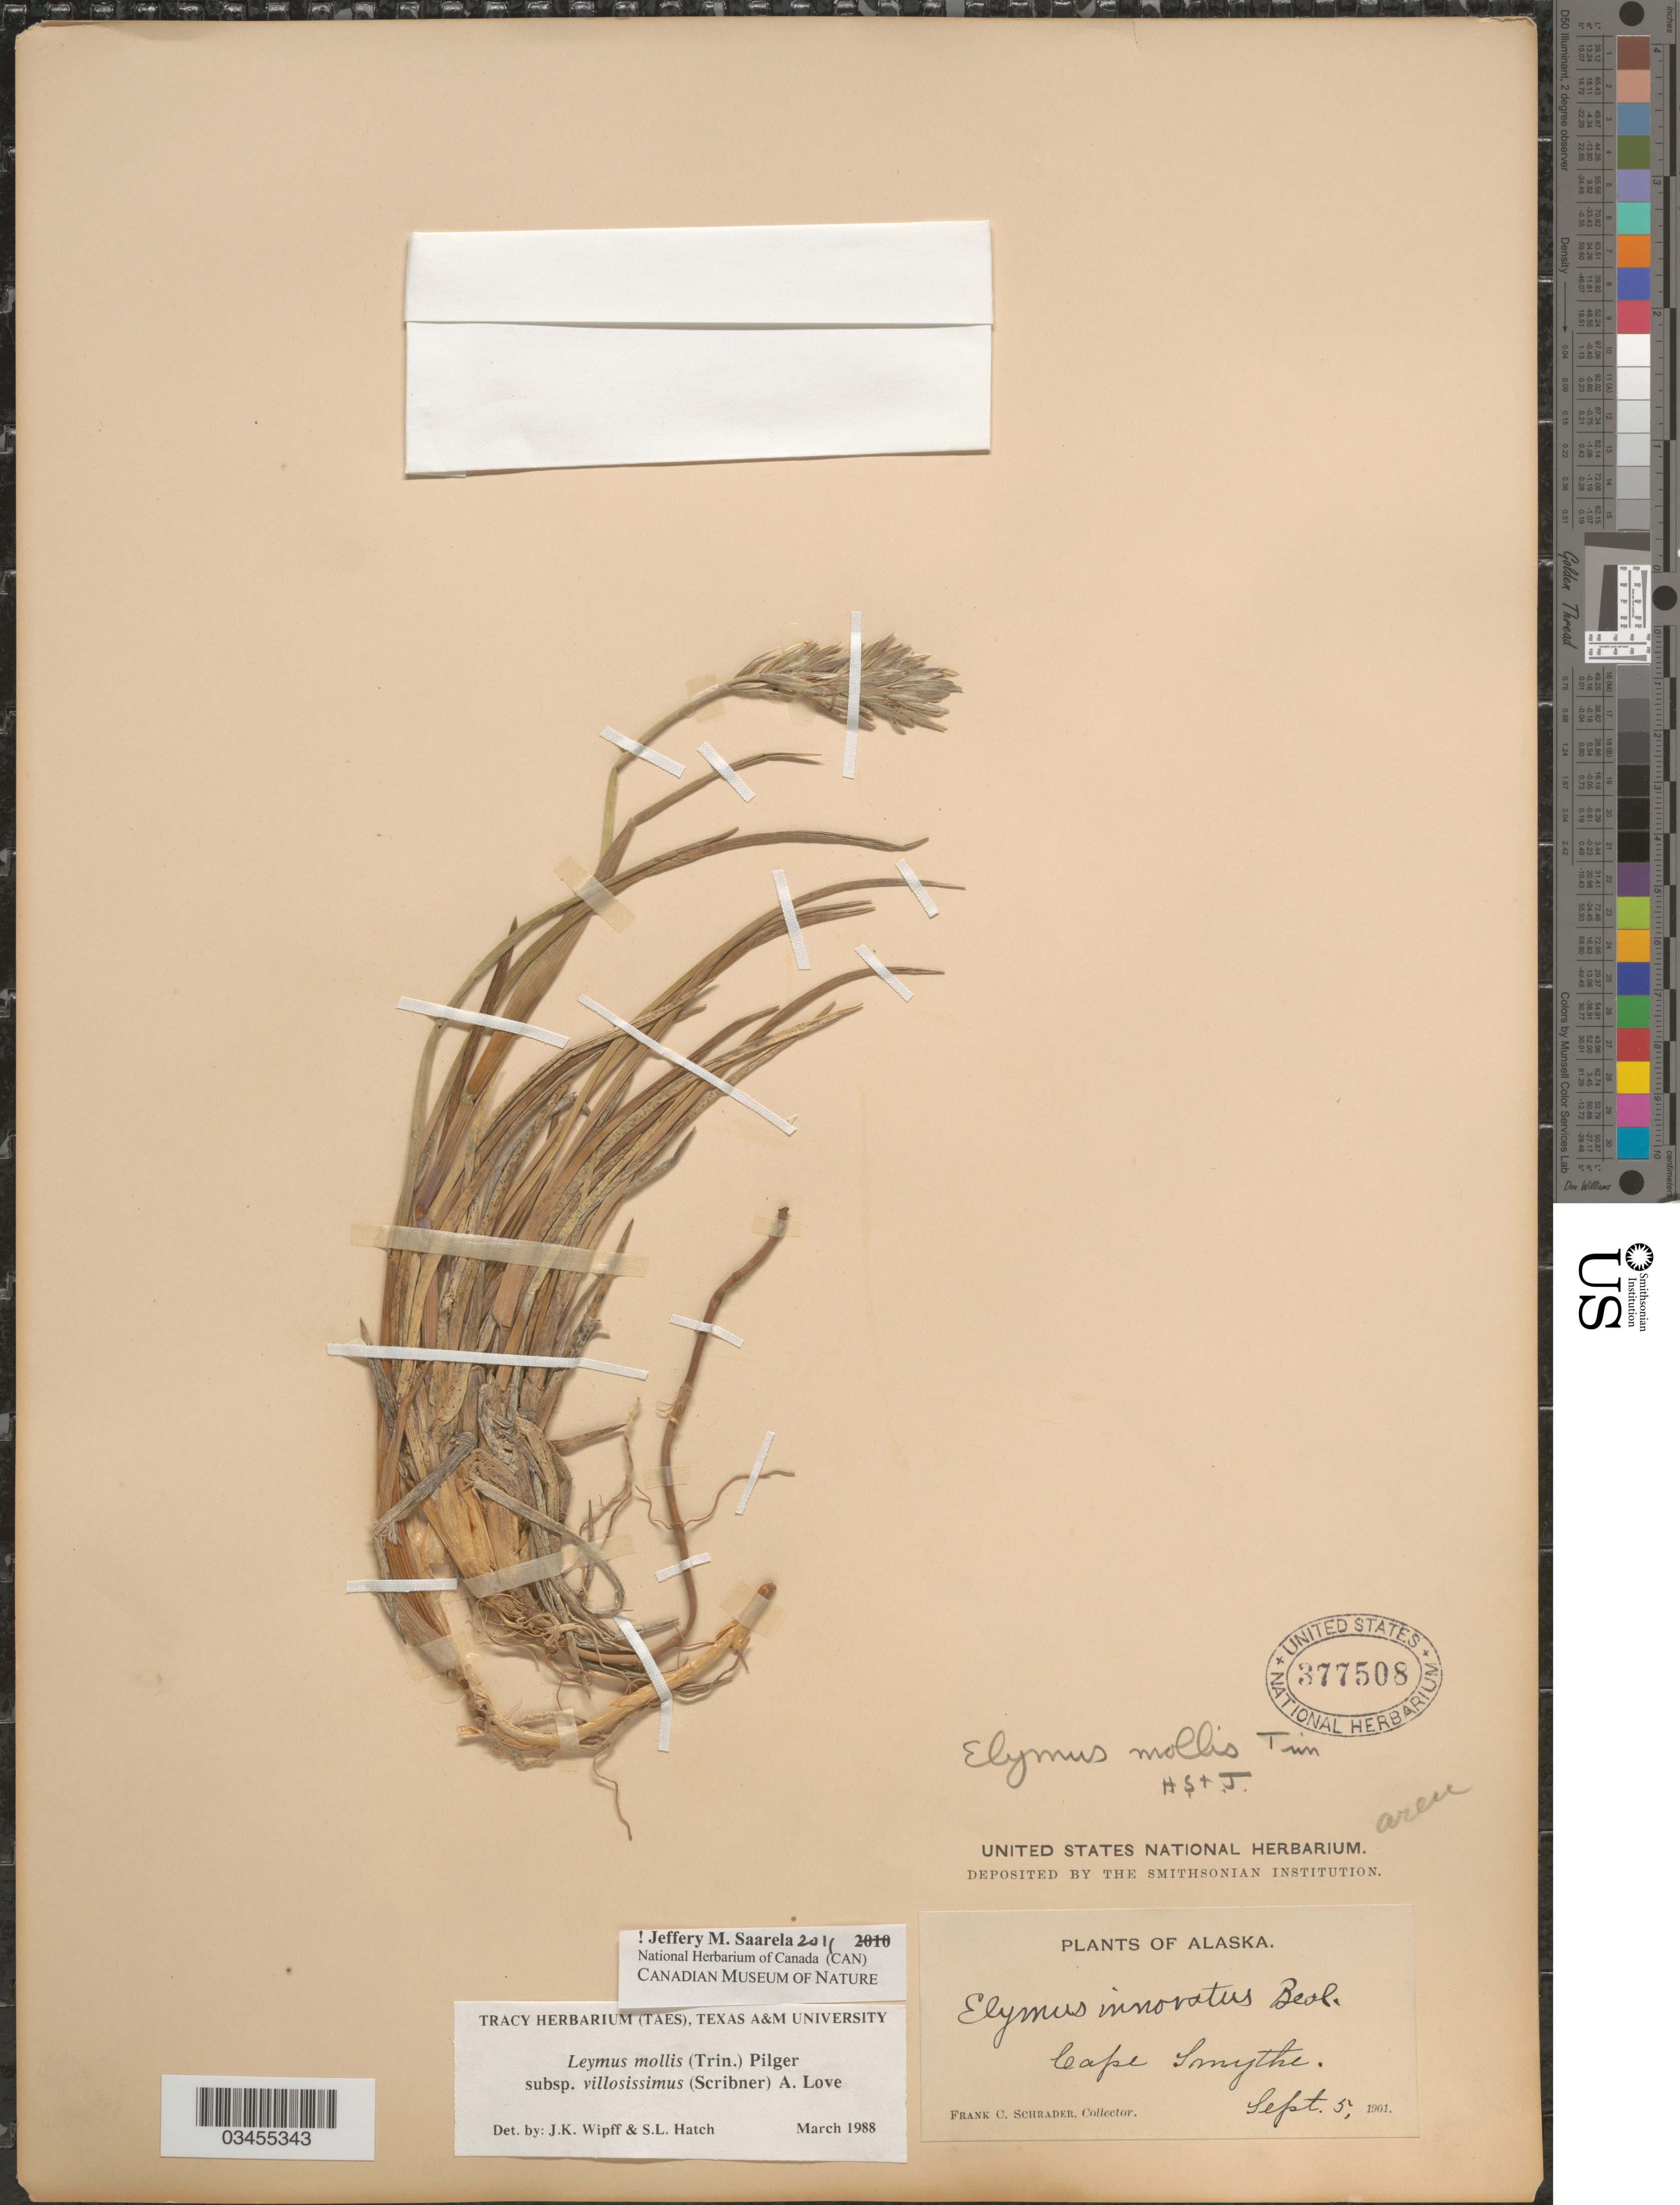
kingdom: Plantae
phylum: Tracheophyta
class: Liliopsida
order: Poales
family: Poaceae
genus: Leymus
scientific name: Leymus mollis subsp. villosissimus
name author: (Scribn.) Á. Löve & D. Löve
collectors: F. C. Schrader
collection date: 1901-09-05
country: United States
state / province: Alaska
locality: Cape Smythe.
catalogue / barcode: US 377508